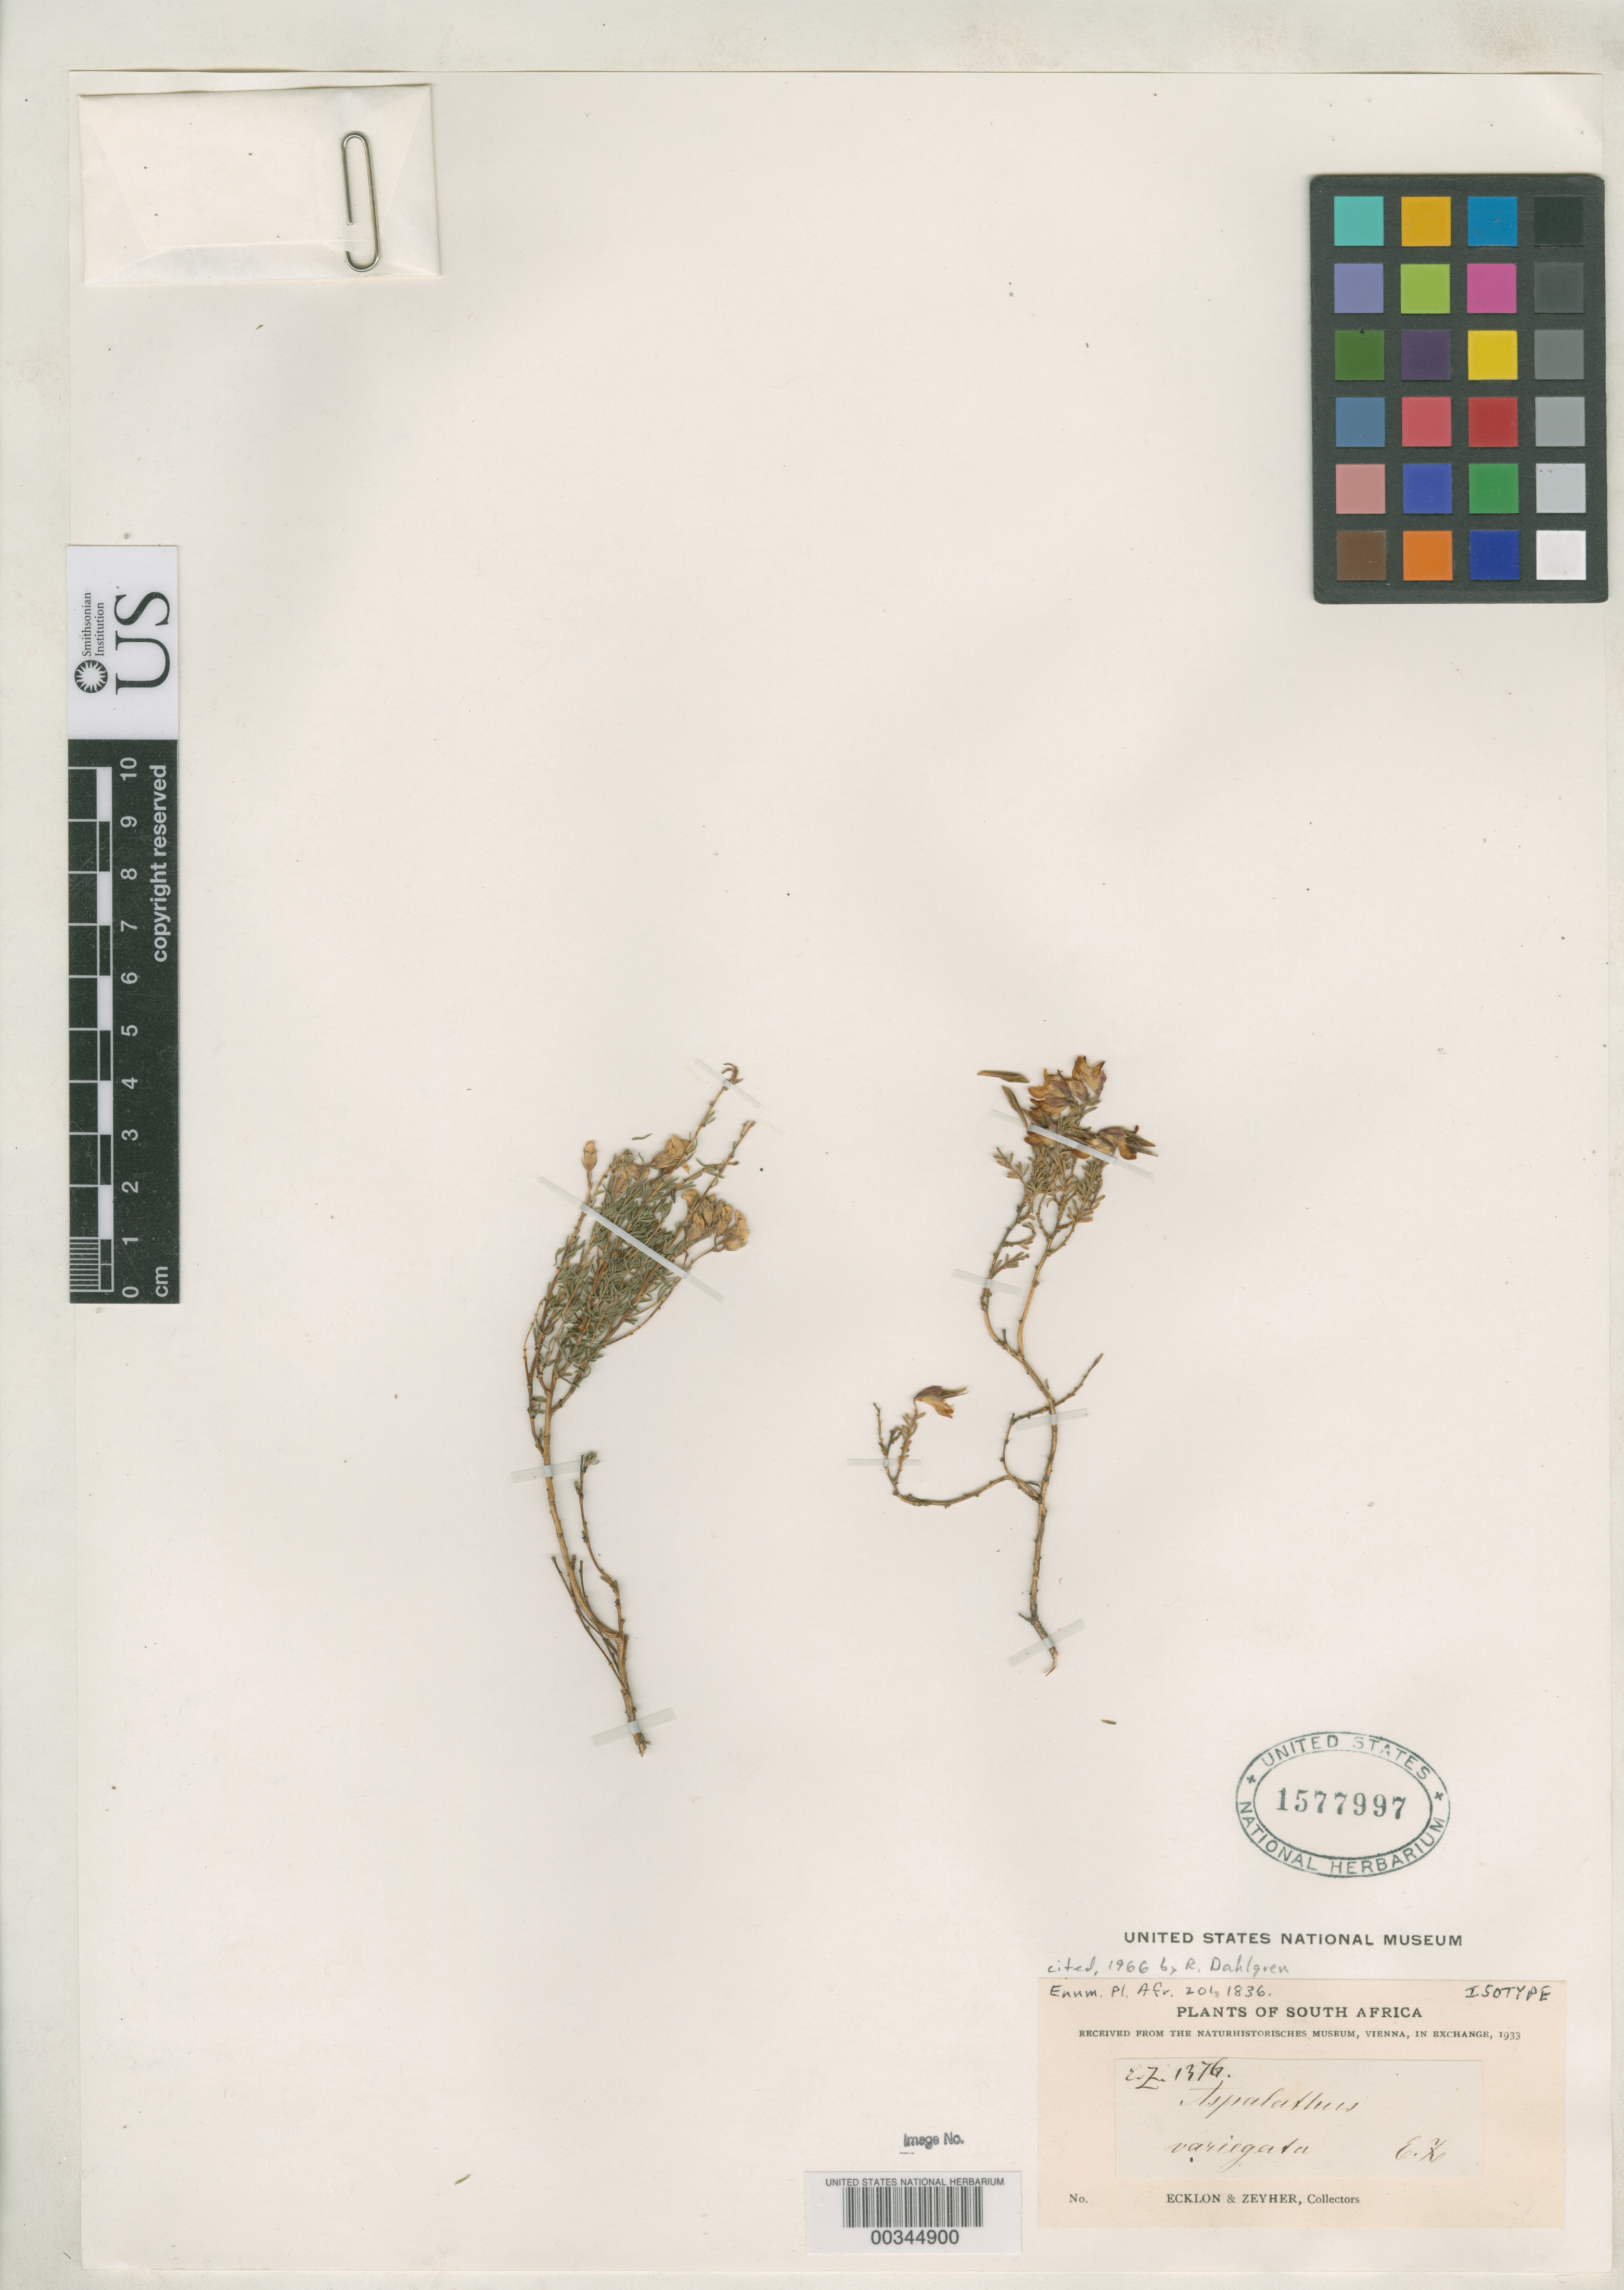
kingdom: Plantae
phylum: Tracheophyta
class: Magnoliopsida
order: Fabales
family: Fabaceae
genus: Aspalathus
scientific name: Aspalathus variegata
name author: Eckl. & Zeyh.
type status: Isotype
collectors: C. F. Ecklon & C. Zeyher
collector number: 1376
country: South Africa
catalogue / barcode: US 1577997